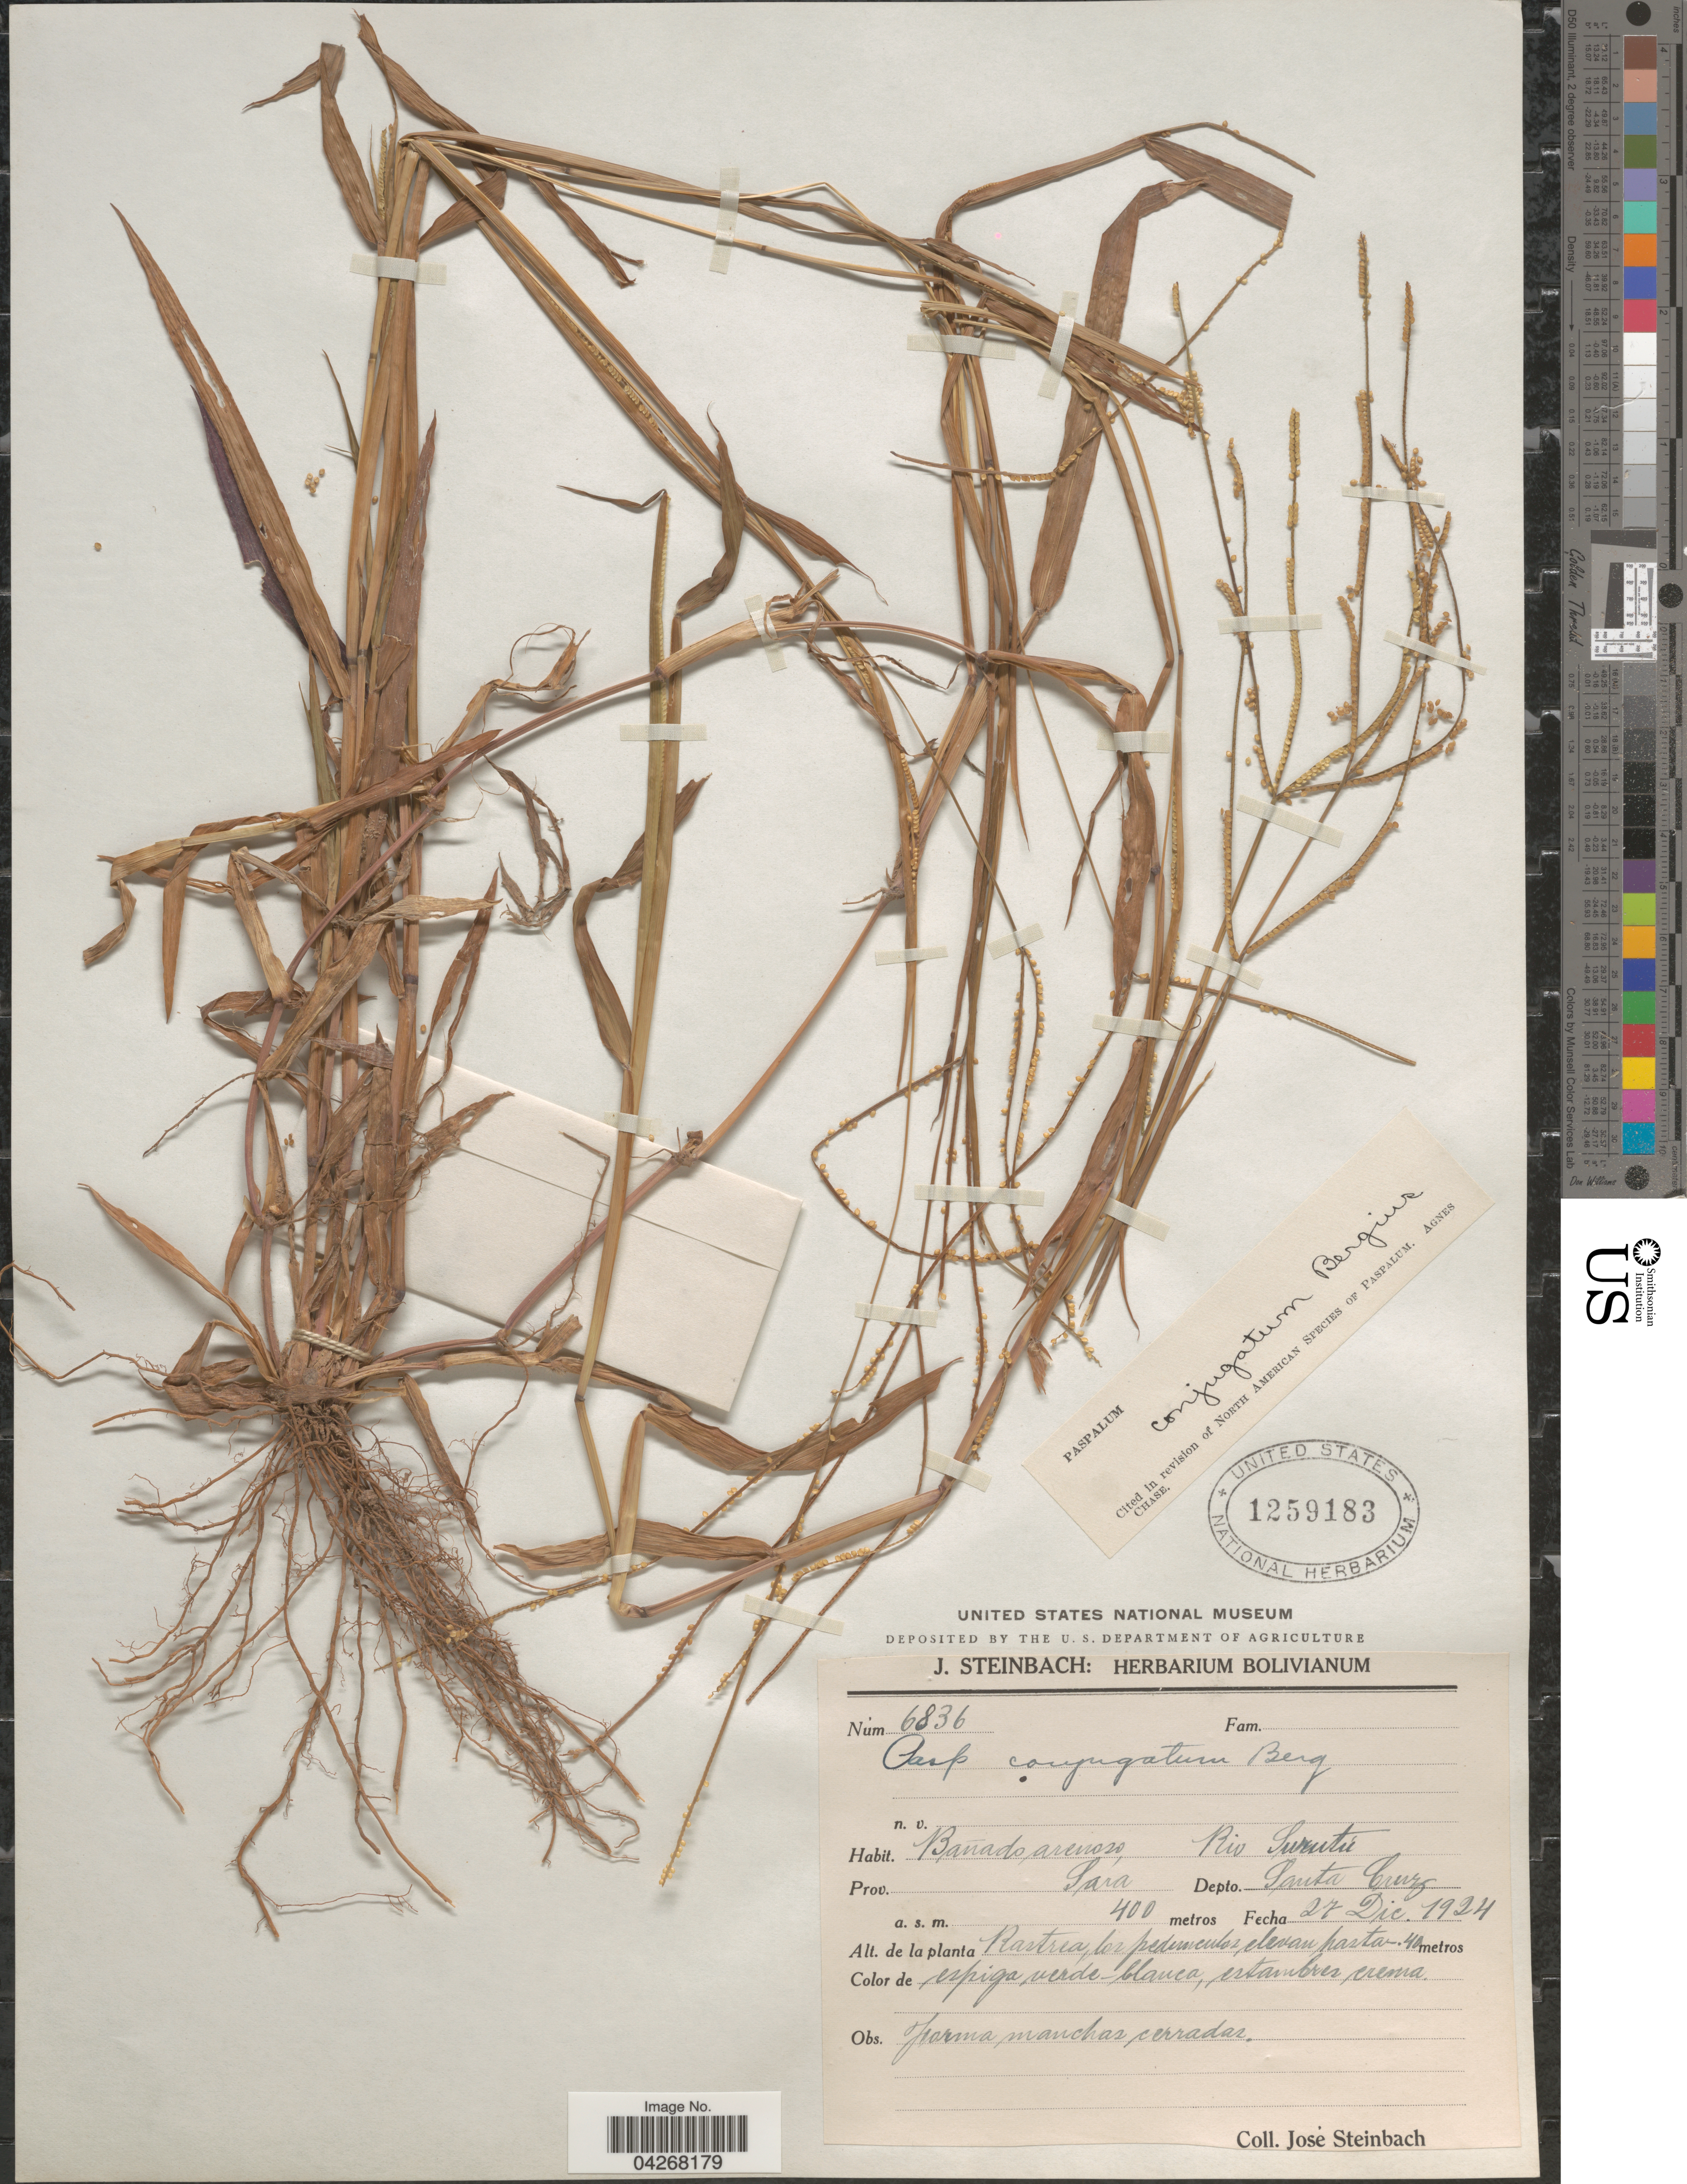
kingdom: Plantae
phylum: Tracheophyta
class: Liliopsida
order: Poales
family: Poaceae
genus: Paspalum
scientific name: Paspalum conjugatum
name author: P.J. Bergius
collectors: J. Steinbach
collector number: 6836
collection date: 1924-12-27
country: Bolivia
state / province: Santa Cruz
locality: Bañado arenoso, Rio Surutú. Prov. Sara. Depto. Santa Cruz.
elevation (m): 400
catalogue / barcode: US 1259183